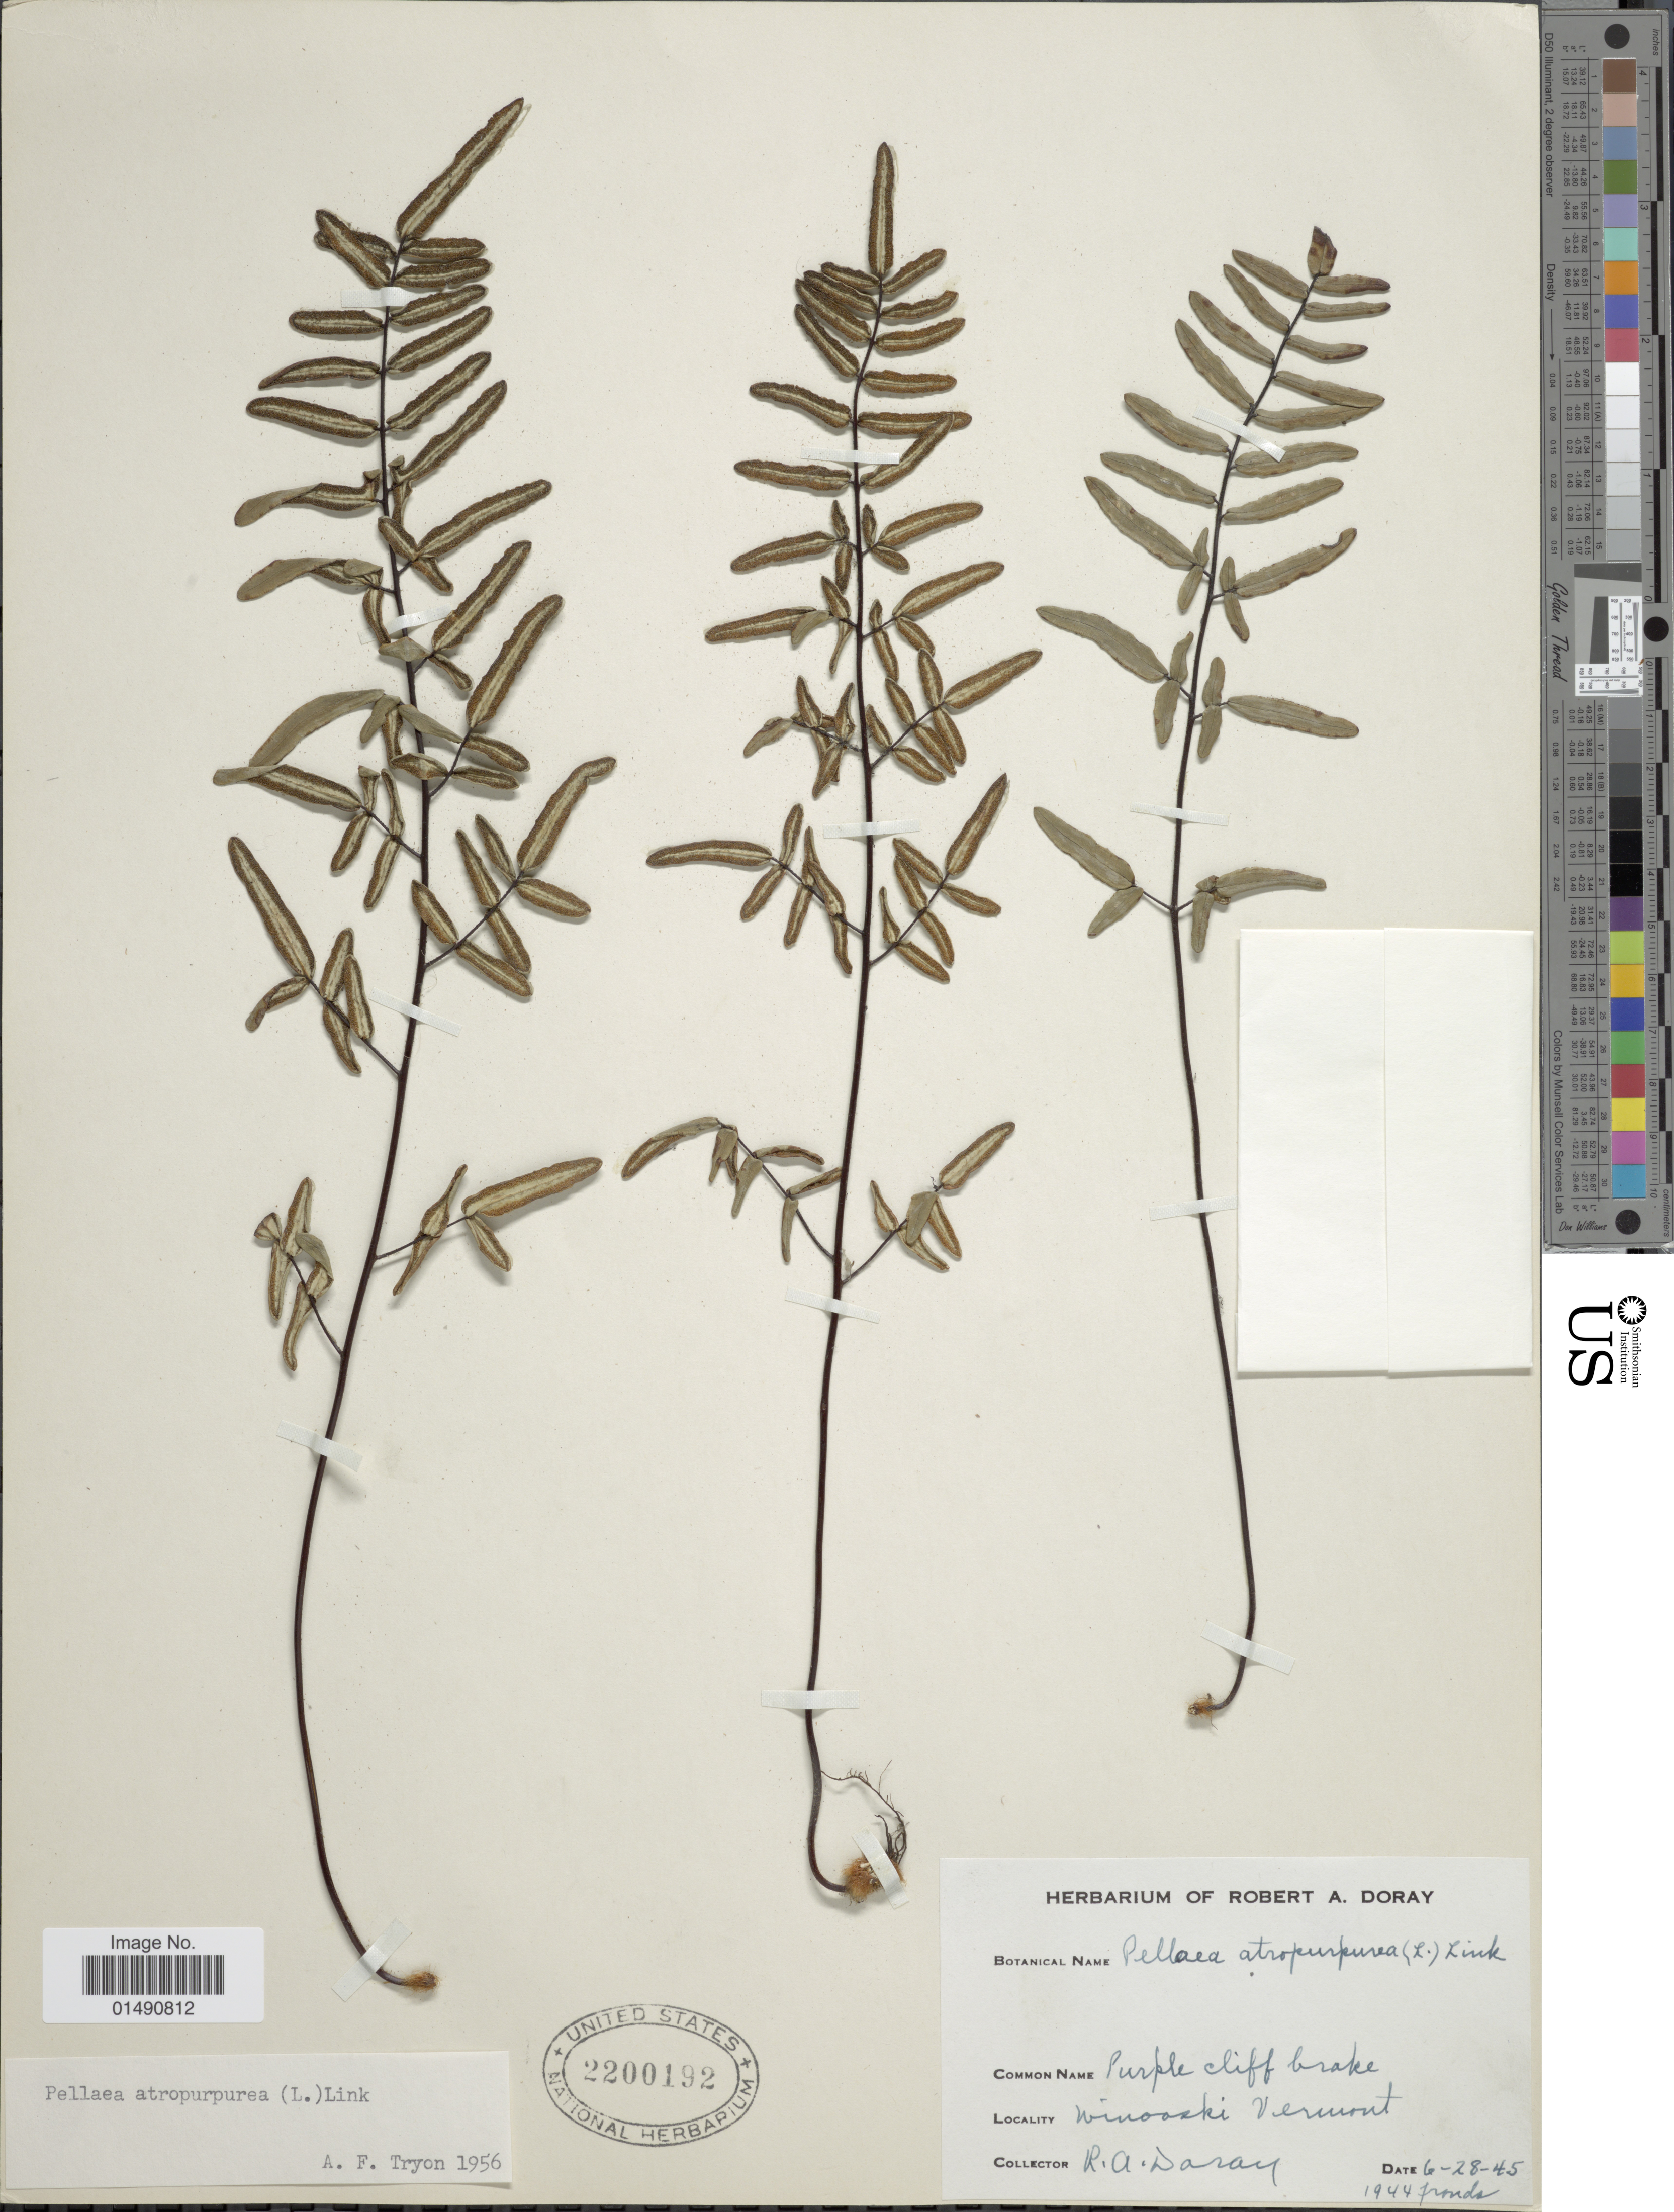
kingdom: Plantae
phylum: Tracheophyta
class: Polypodiopsida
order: Polypodiales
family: Pteridaceae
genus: Pellaea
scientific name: Pellaea atropurpurea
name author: (L.) Link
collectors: R. Doray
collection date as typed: Transcribed d/m/y: 28/6/45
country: United States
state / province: Vermont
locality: Winooski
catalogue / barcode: US 2200192